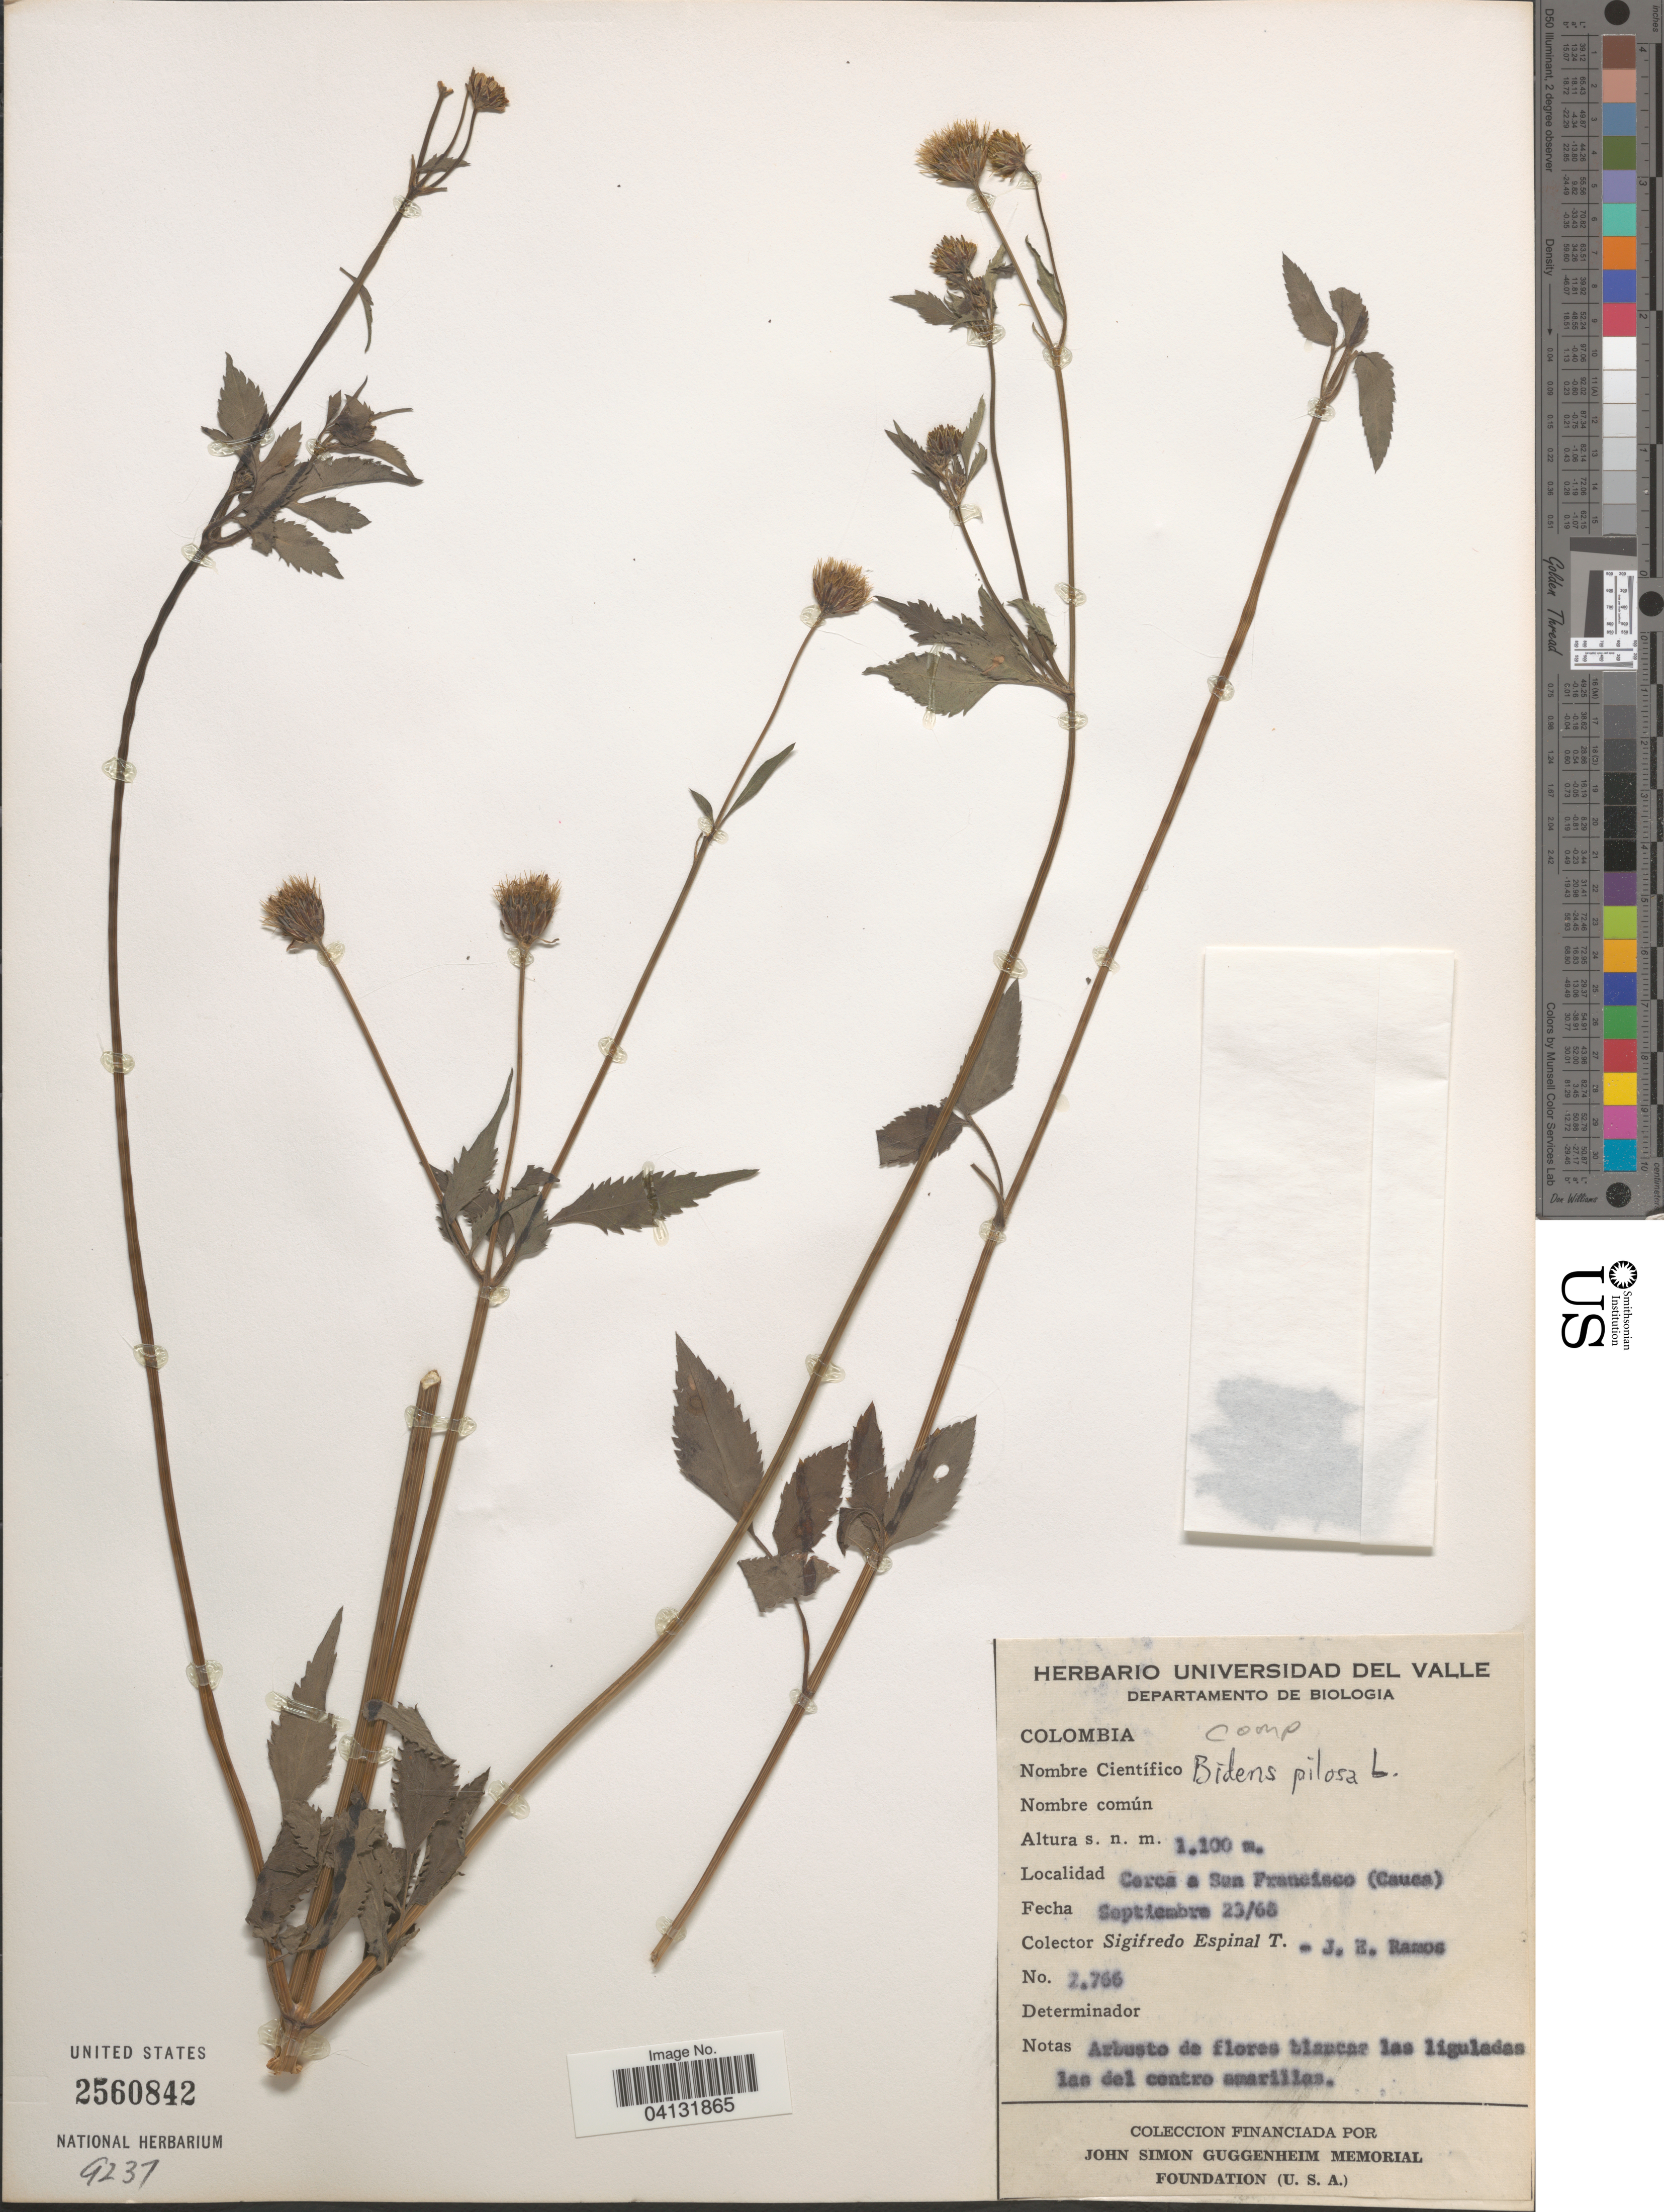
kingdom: Plantae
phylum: Tracheophyta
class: Magnoliopsida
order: Asterales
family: Asteraceae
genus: Bidens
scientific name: Bidens pilosa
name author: L.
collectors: S. Espinal T. & J. E. Ramos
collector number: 2766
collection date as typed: Transcribed d/m/y: 23/9/68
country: Colombia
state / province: Cauca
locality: Cerca a San Francisco.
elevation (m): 1100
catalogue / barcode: US 2560842